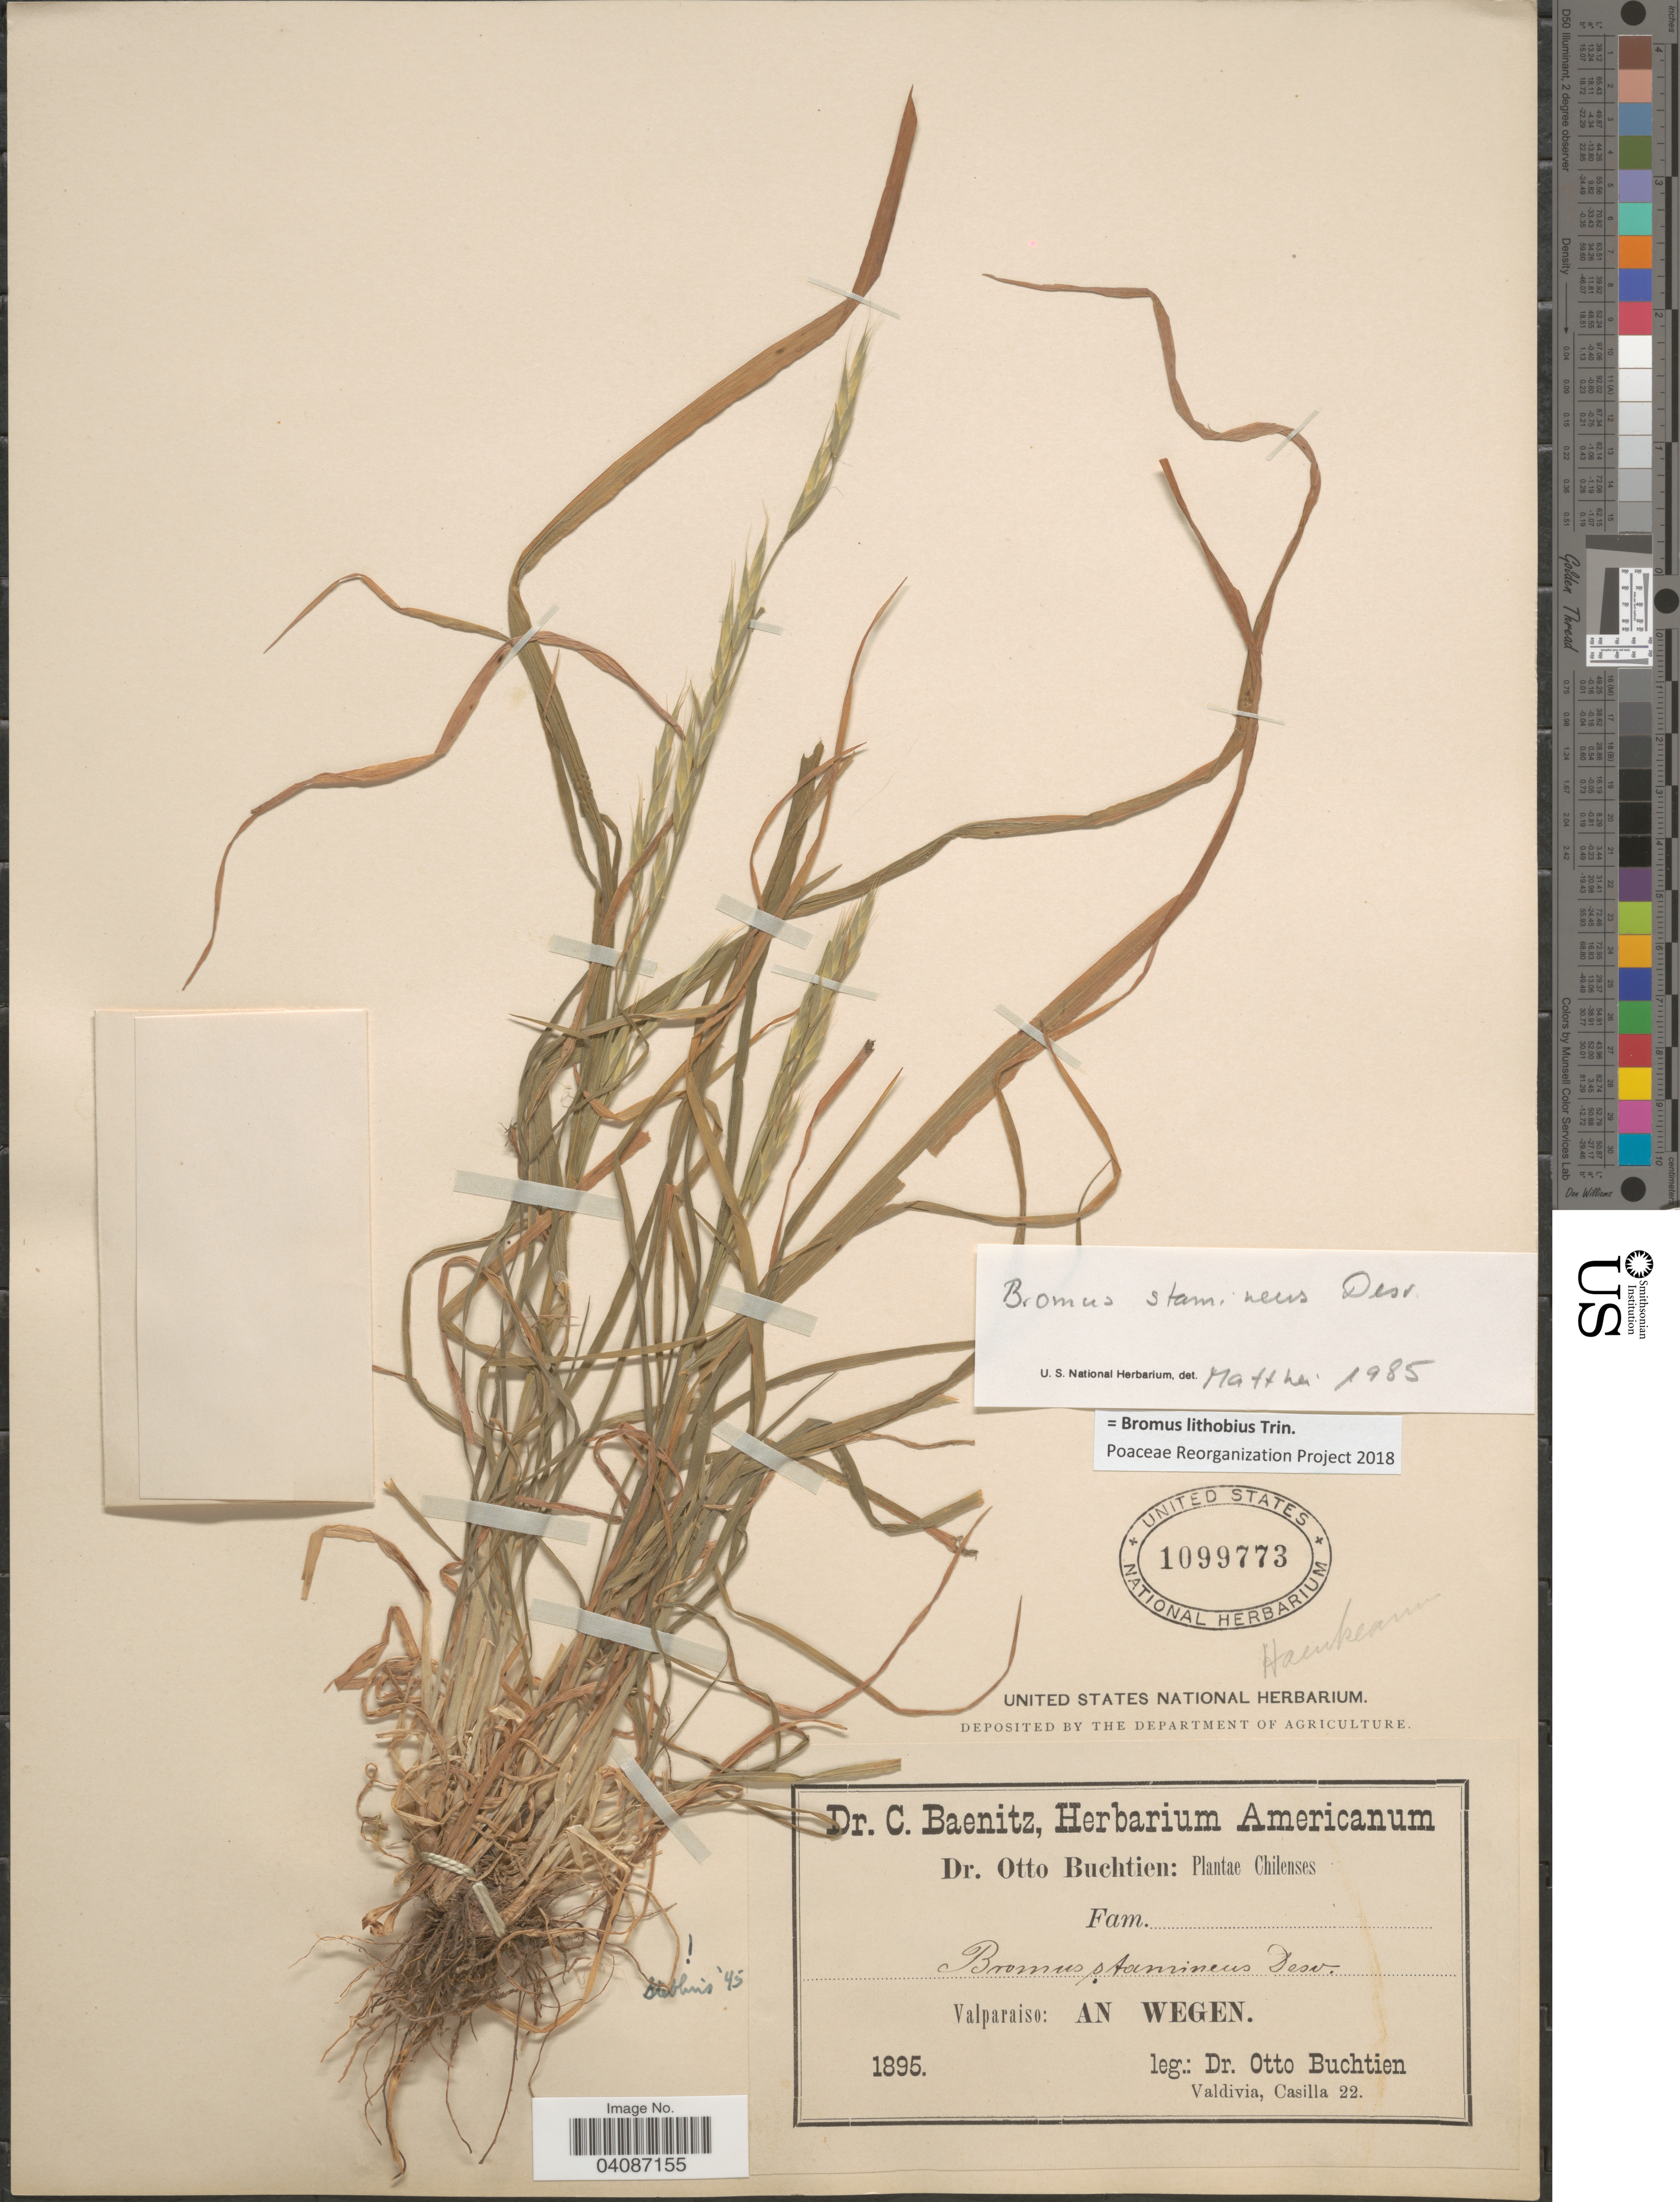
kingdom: Plantae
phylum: Tracheophyta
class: Liliopsida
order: Poales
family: Poaceae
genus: Bromus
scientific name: Bromus lithobius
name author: Trin.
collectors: O. Buchtien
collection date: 1895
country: Chile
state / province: Valparaíso (V)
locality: Valparaiso: An Wegen.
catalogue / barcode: US 1099773